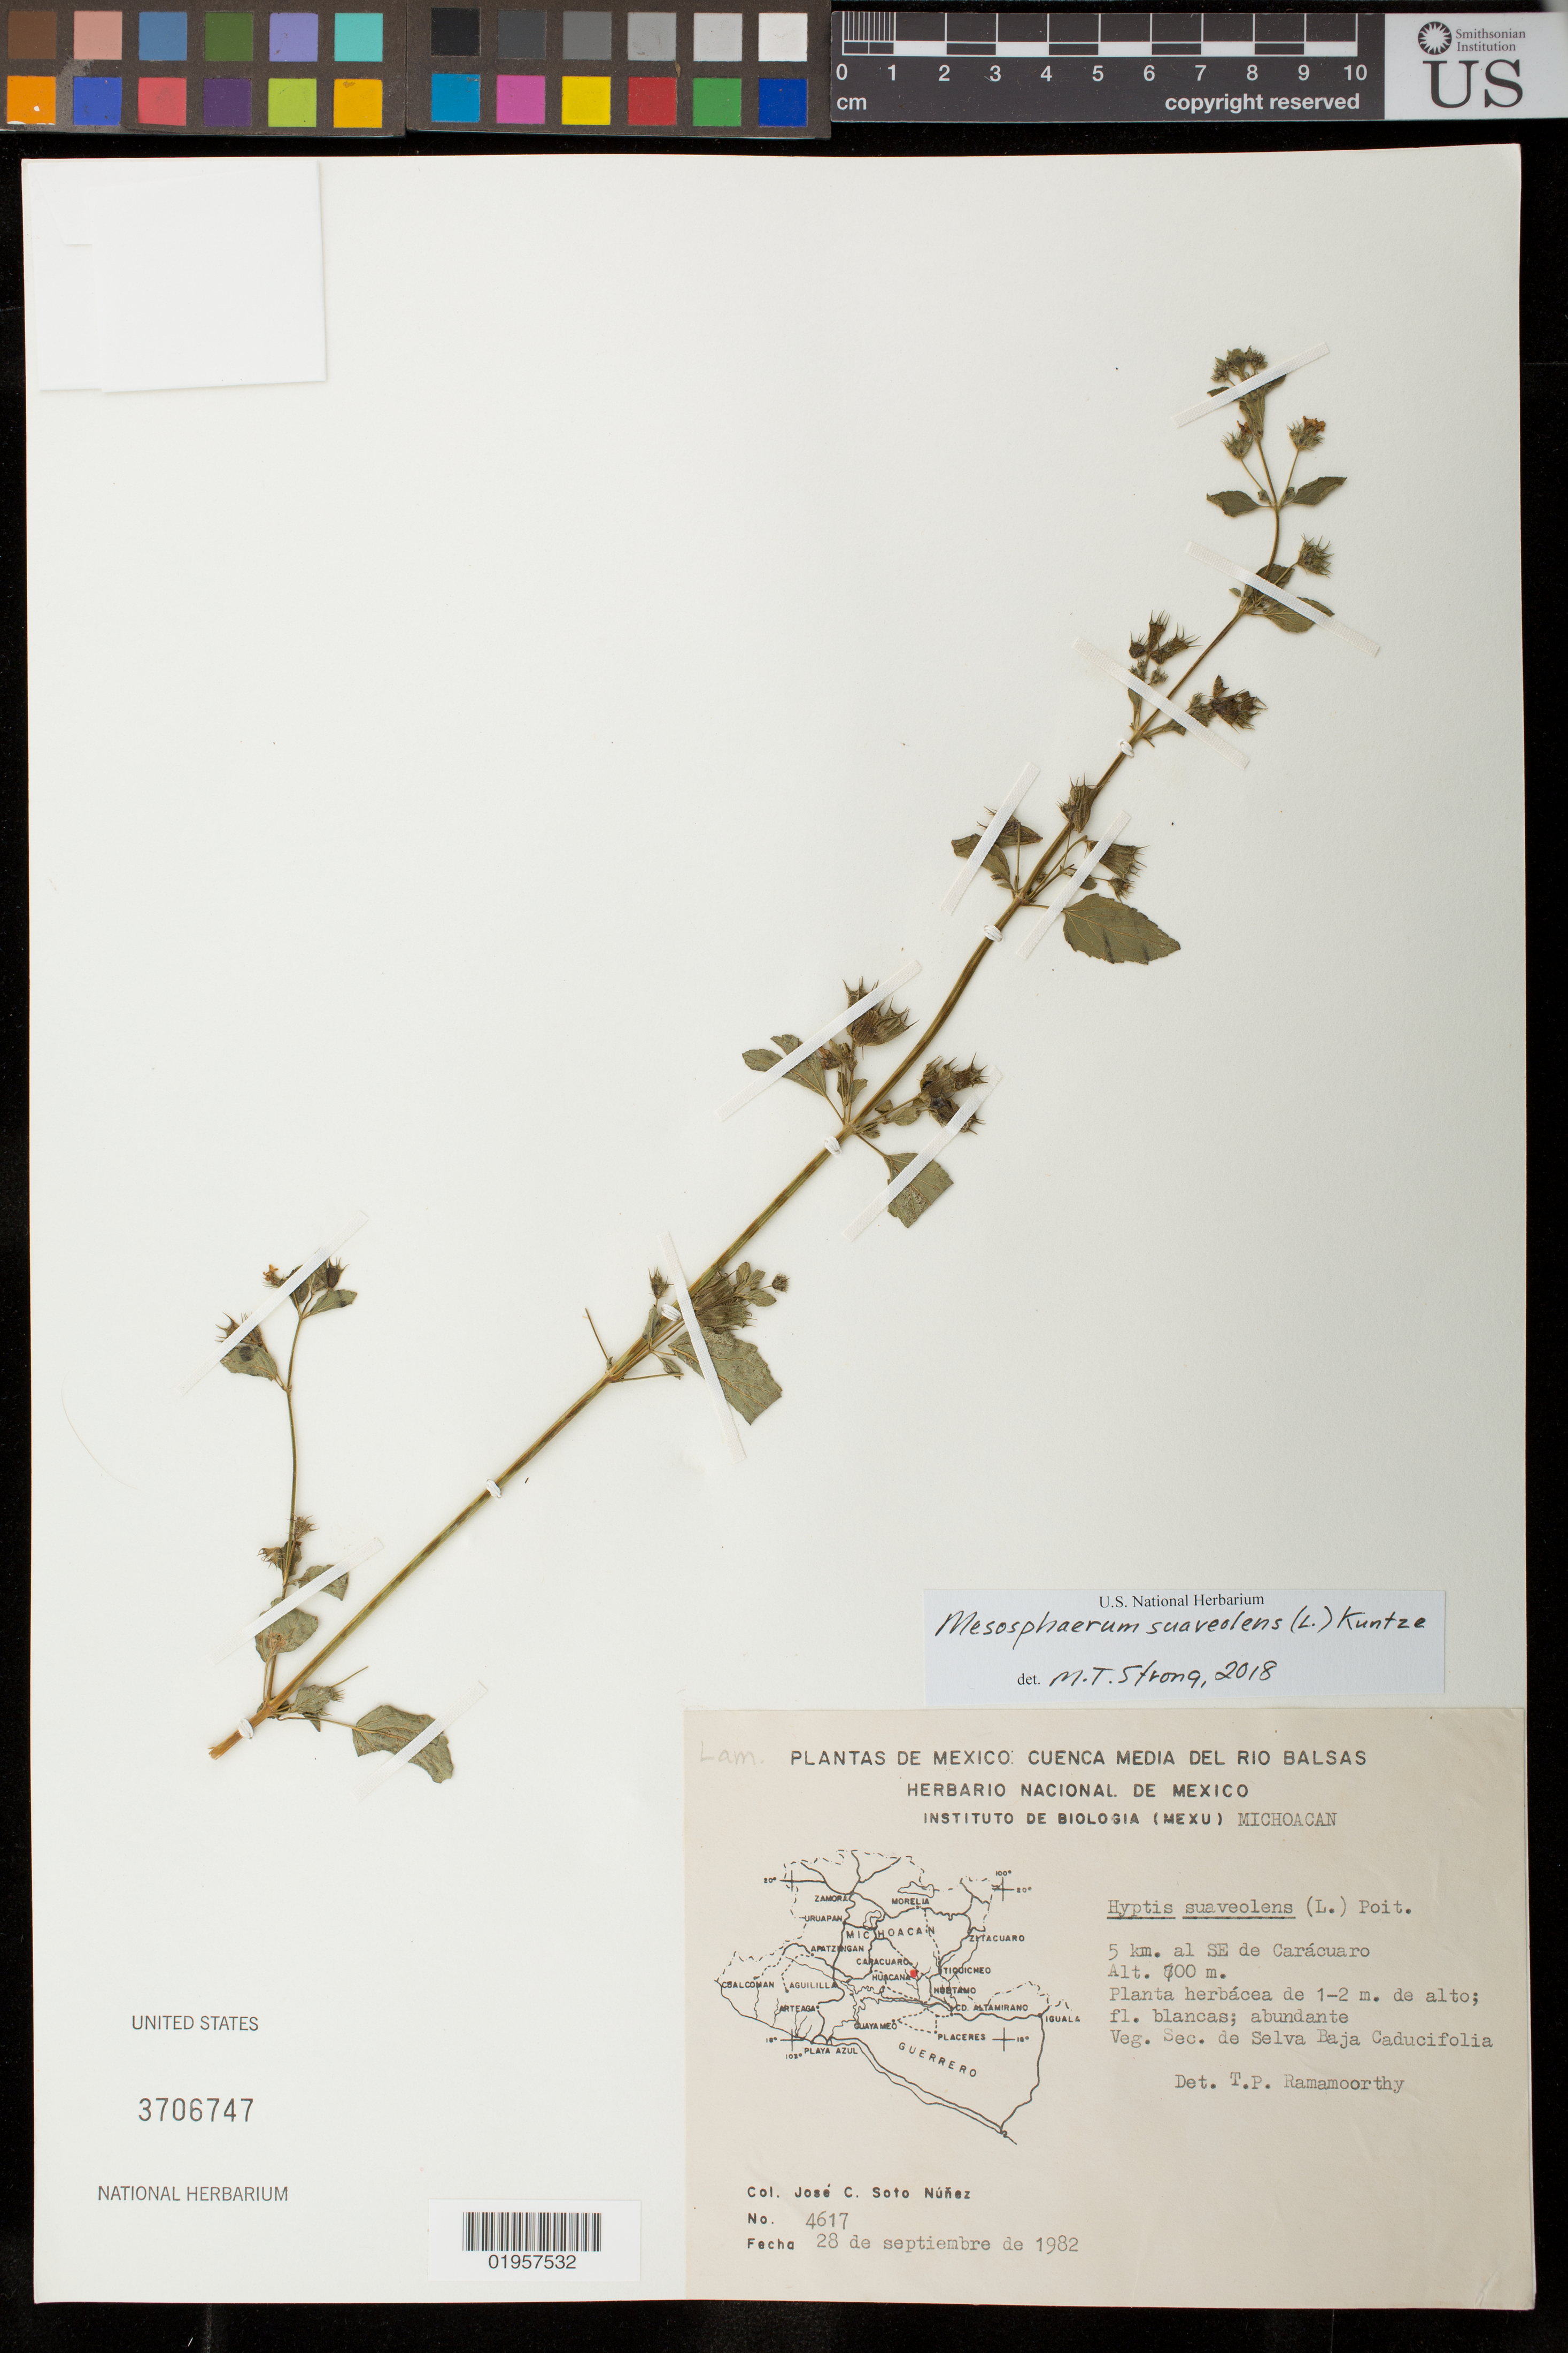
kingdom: Plantae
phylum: Tracheophyta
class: Magnoliopsida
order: Lamiales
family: Lamiaceae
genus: Mesosphaerum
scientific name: Mesosphaerum suaveolens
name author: (L.) Kuntze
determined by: Strong, M. T., (US), Smithsonian Institution - National Museum of Natural History (UNITED STATES)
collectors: J. C. Soto Núñez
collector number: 4617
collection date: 1982-09-28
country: Mexico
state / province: Michoacán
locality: Carácuaro, 5 km al SE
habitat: Sec. de selva baja caducifolia; abundante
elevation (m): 700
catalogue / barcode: US 3706747